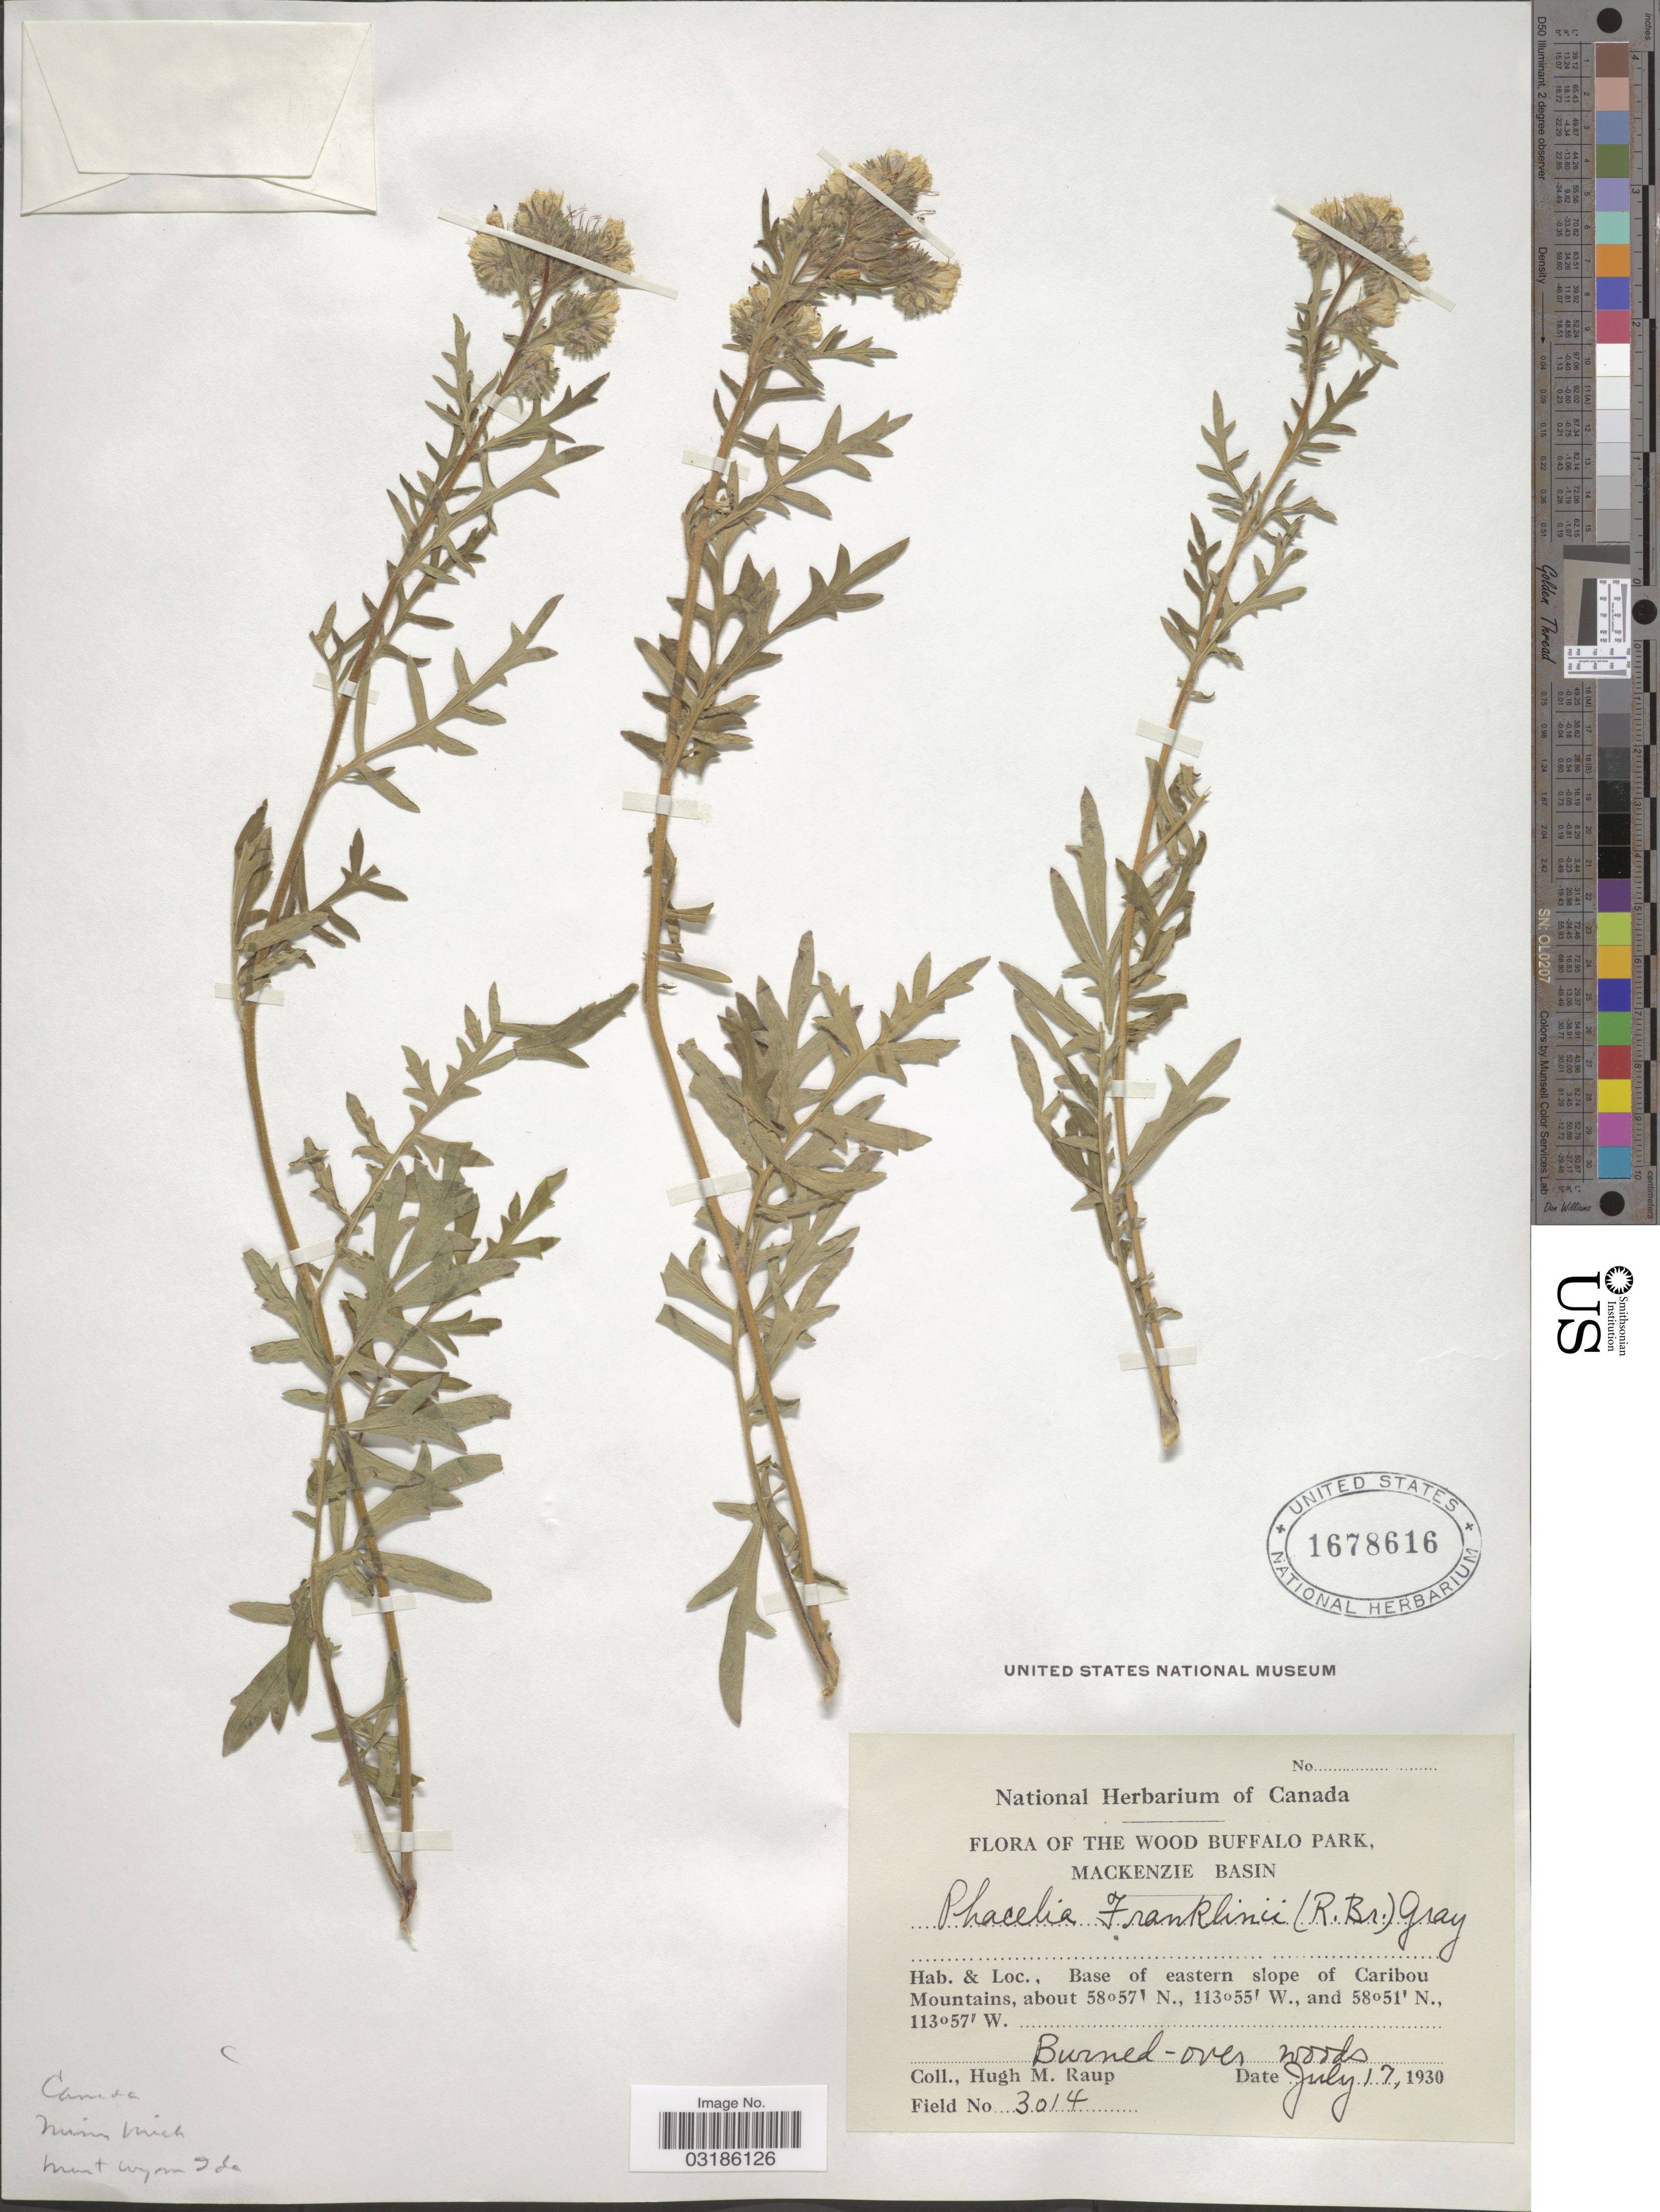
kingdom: Plantae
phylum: Tracheophyta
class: Magnoliopsida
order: Boraginales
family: Hydrophyllaceae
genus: Phacelia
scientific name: Phacelia franklinii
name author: Nutt.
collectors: H. Raup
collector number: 3014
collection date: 1930-07-17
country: Canada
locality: The Wood Buffalo Park, Mackenzie Basin. Base of eastern slope of Caribou Mountains. Burned-over woods.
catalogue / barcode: US 1678616